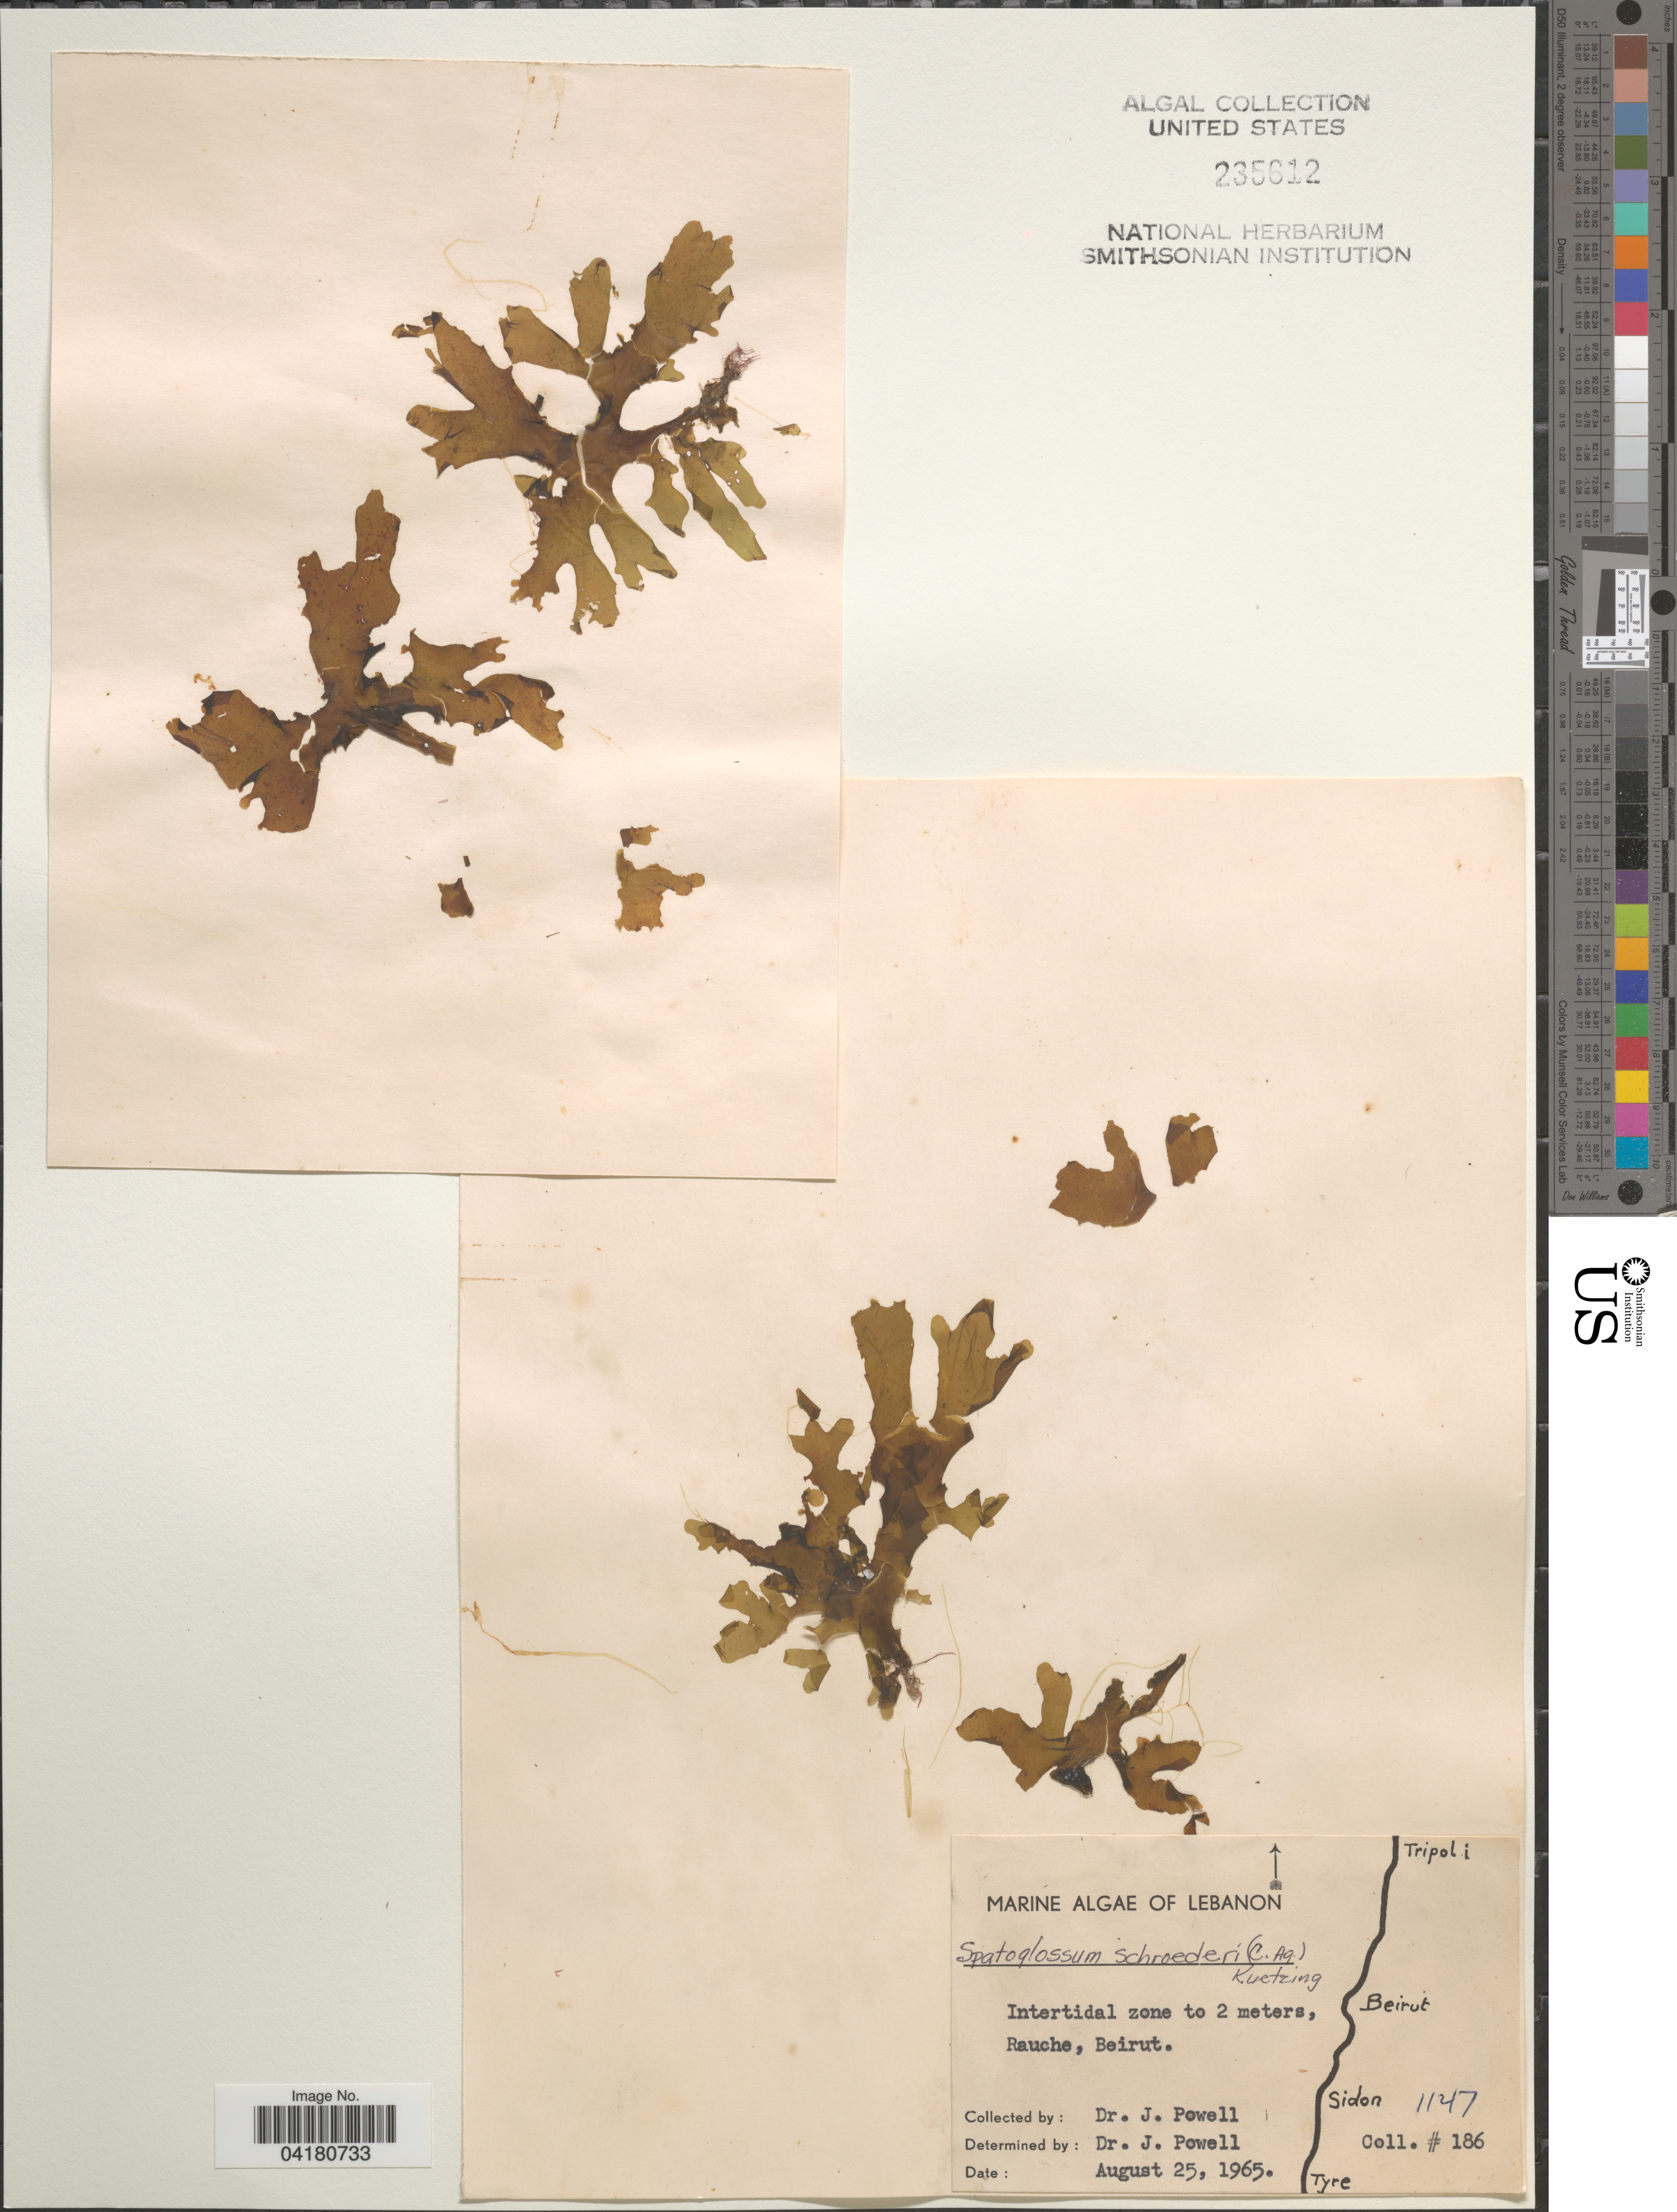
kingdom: Chromista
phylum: Ochrophyta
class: Phaeophyceae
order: Dictyotales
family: Dictyotaceae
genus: Spatoglossum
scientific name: Spatoglossum schroederi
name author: (C. Agardh) Kütz.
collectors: J. Powell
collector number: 186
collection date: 1965-08-25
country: Lebanon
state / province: Beyrouth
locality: Intertidal zone to 2 meters, Rauche, Beirut.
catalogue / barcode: US 235612